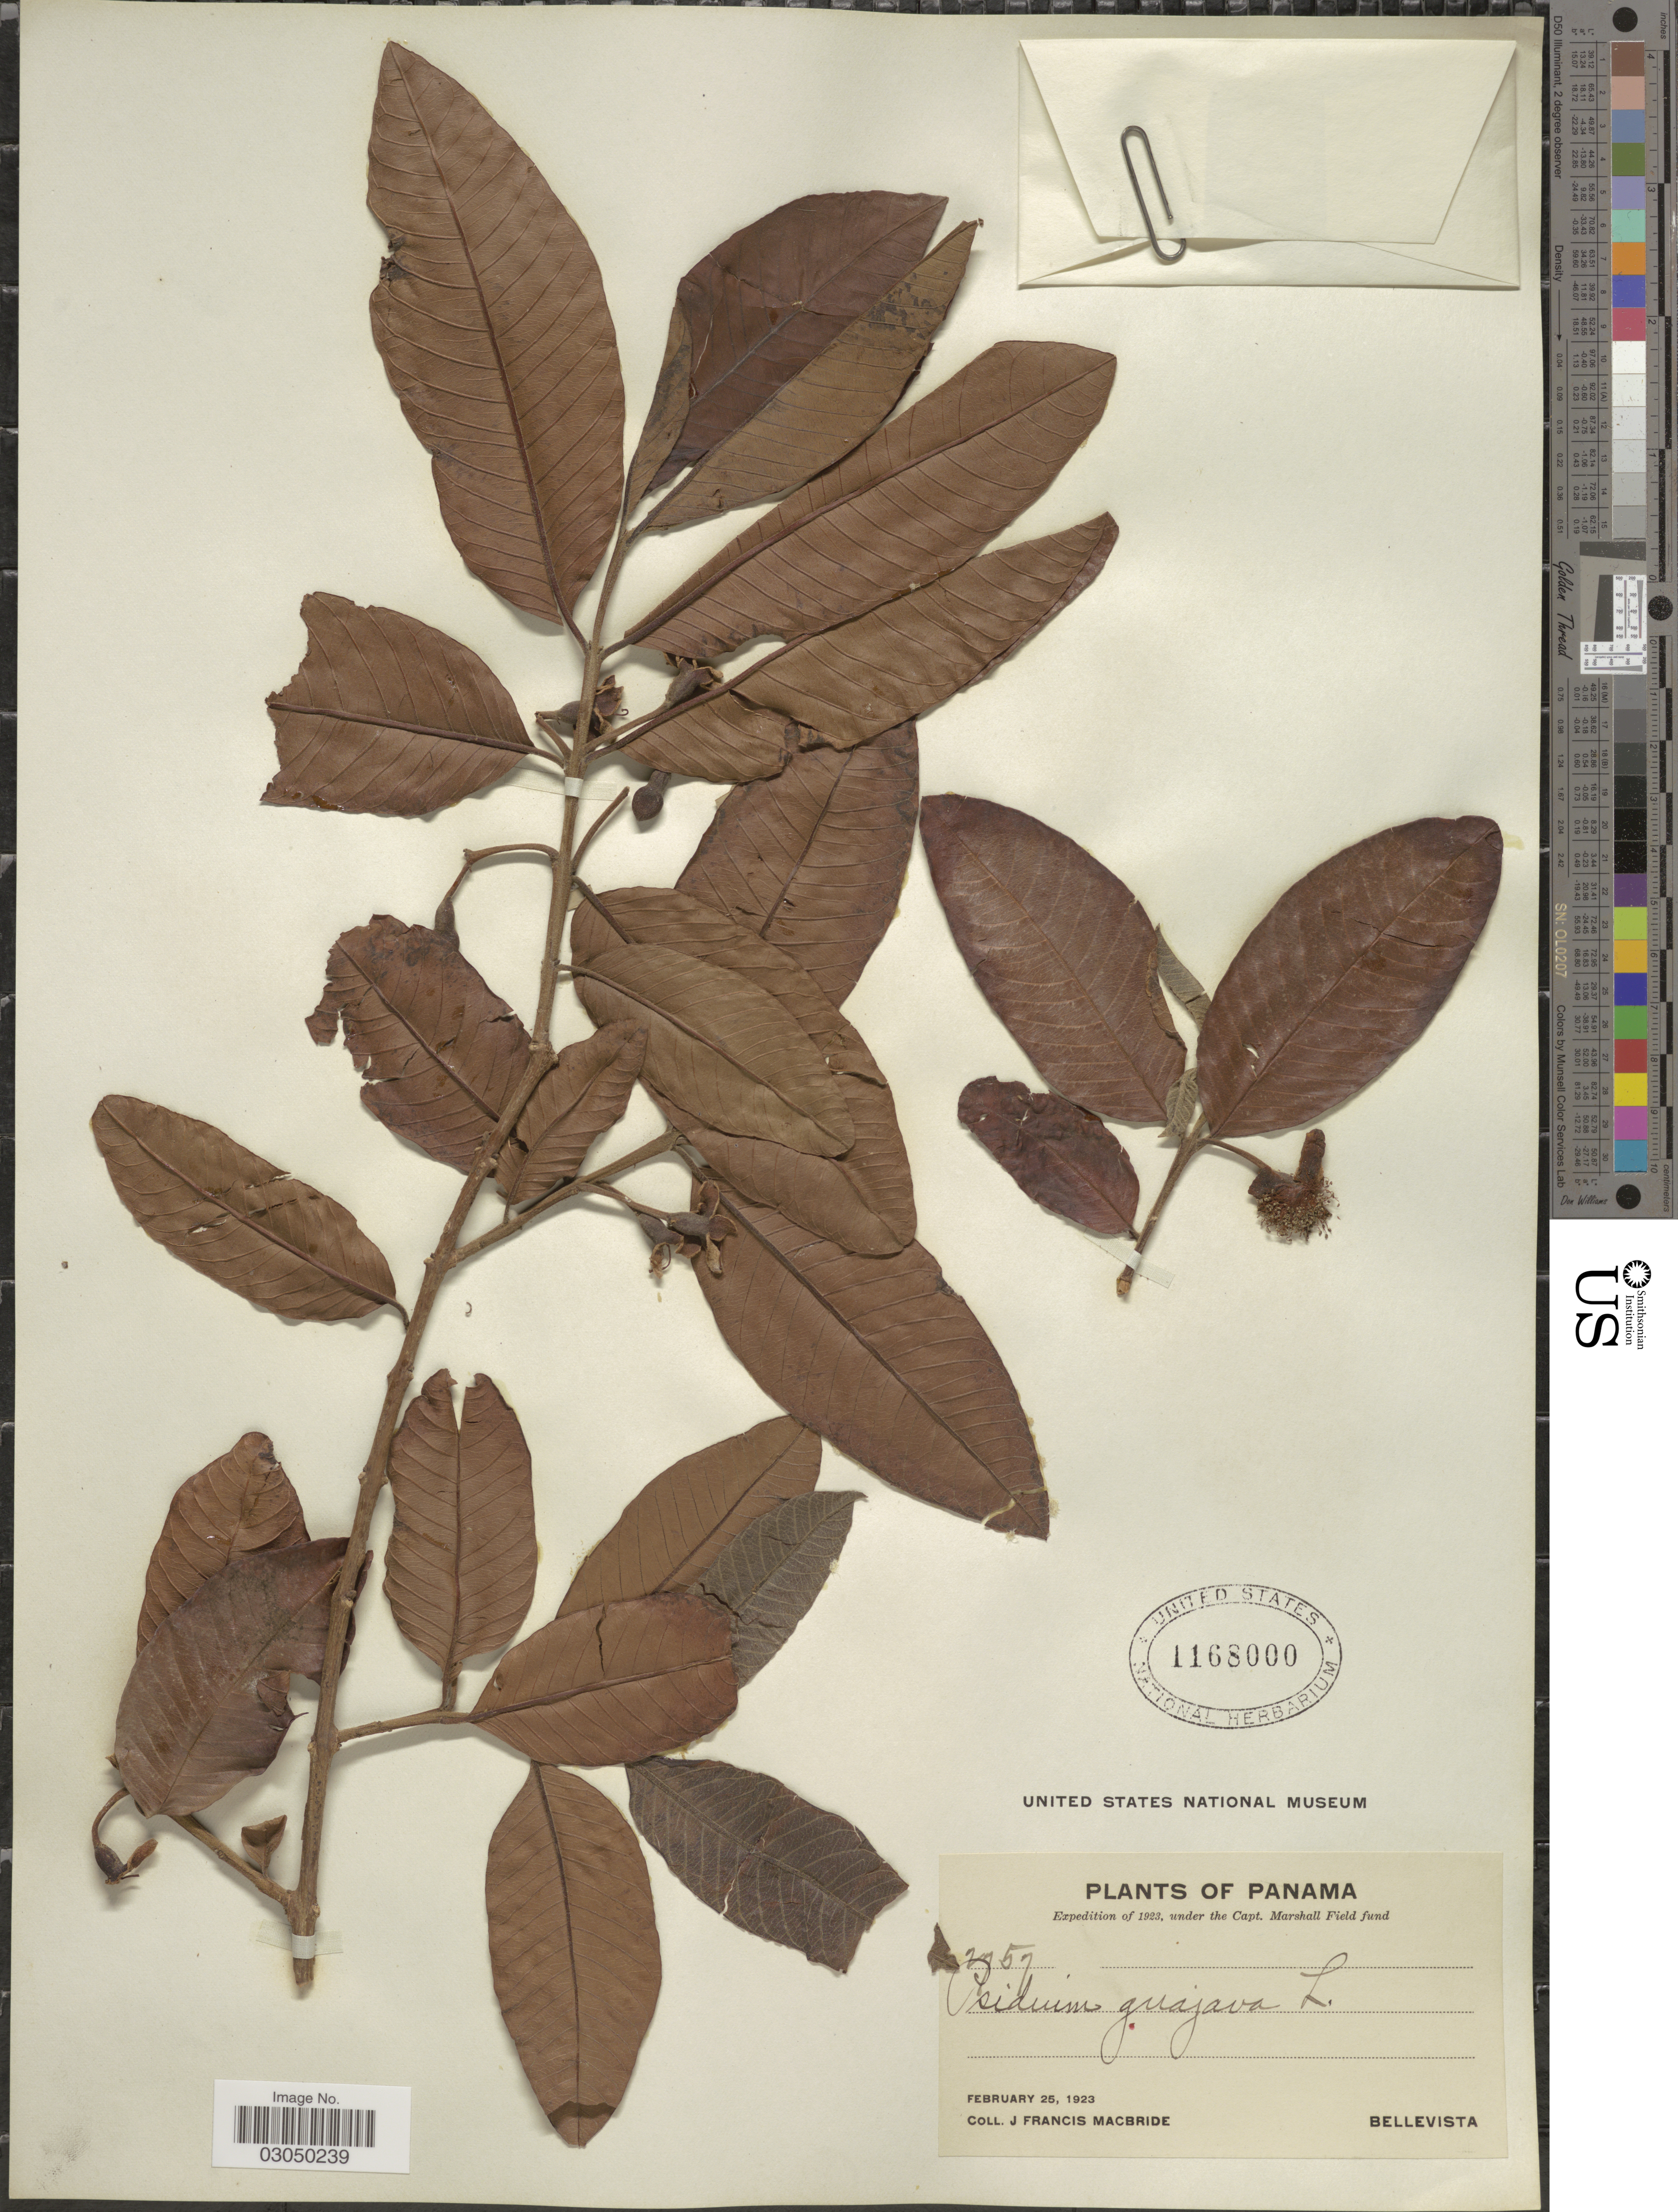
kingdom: Plantae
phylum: Tracheophyta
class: Magnoliopsida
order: Myrtales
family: Myrtaceae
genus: Psidium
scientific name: Psidium guajava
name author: L.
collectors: J. F. Macbride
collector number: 2757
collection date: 1923-02-25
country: Panama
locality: Bellevista.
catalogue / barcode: US 1168000